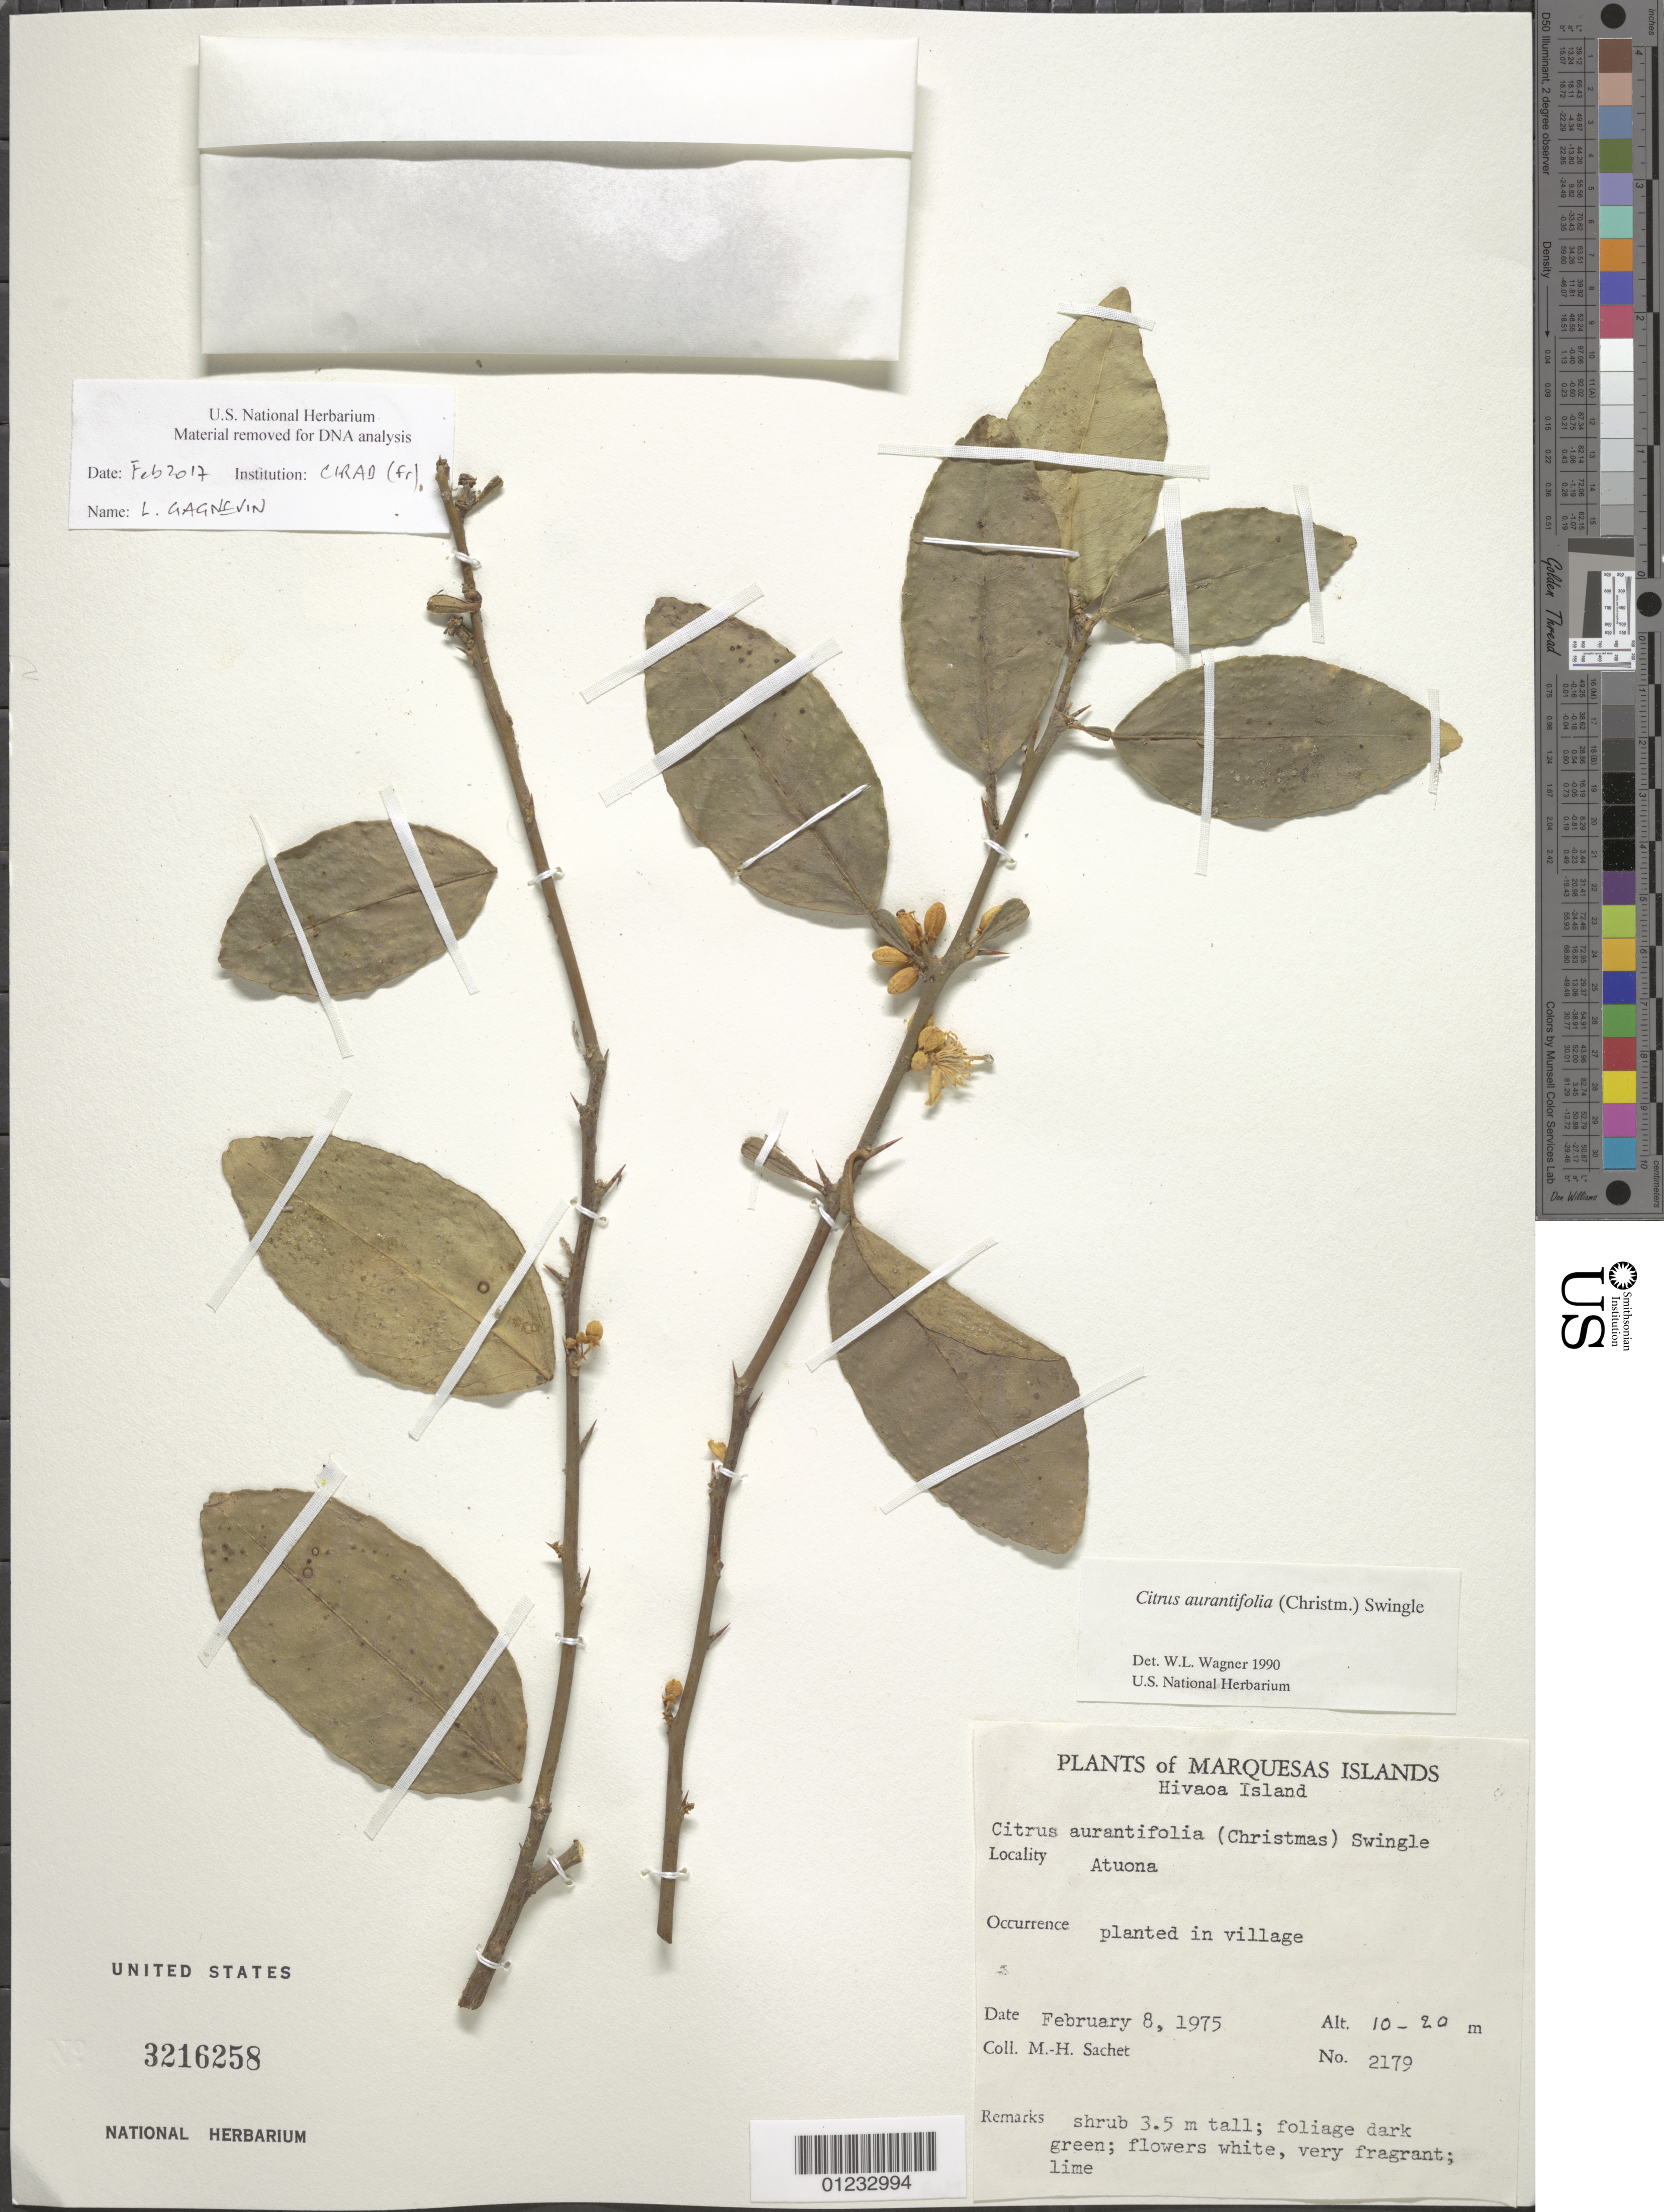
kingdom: Plantae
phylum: Tracheophyta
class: Magnoliopsida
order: Sapindales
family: Rutaceae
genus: Citrus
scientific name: Citrus x aurantifolia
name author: (Christm.) Swingle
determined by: Wagner, W. L., (BOT), Smithsonian Institution - National Museum of Natural History (UNITED STATES)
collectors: M.-H. Sachet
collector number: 2179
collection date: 1975-02-08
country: French Polynesia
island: Hiva Oa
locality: Atuona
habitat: Planted in village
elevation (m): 10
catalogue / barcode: US 3216258